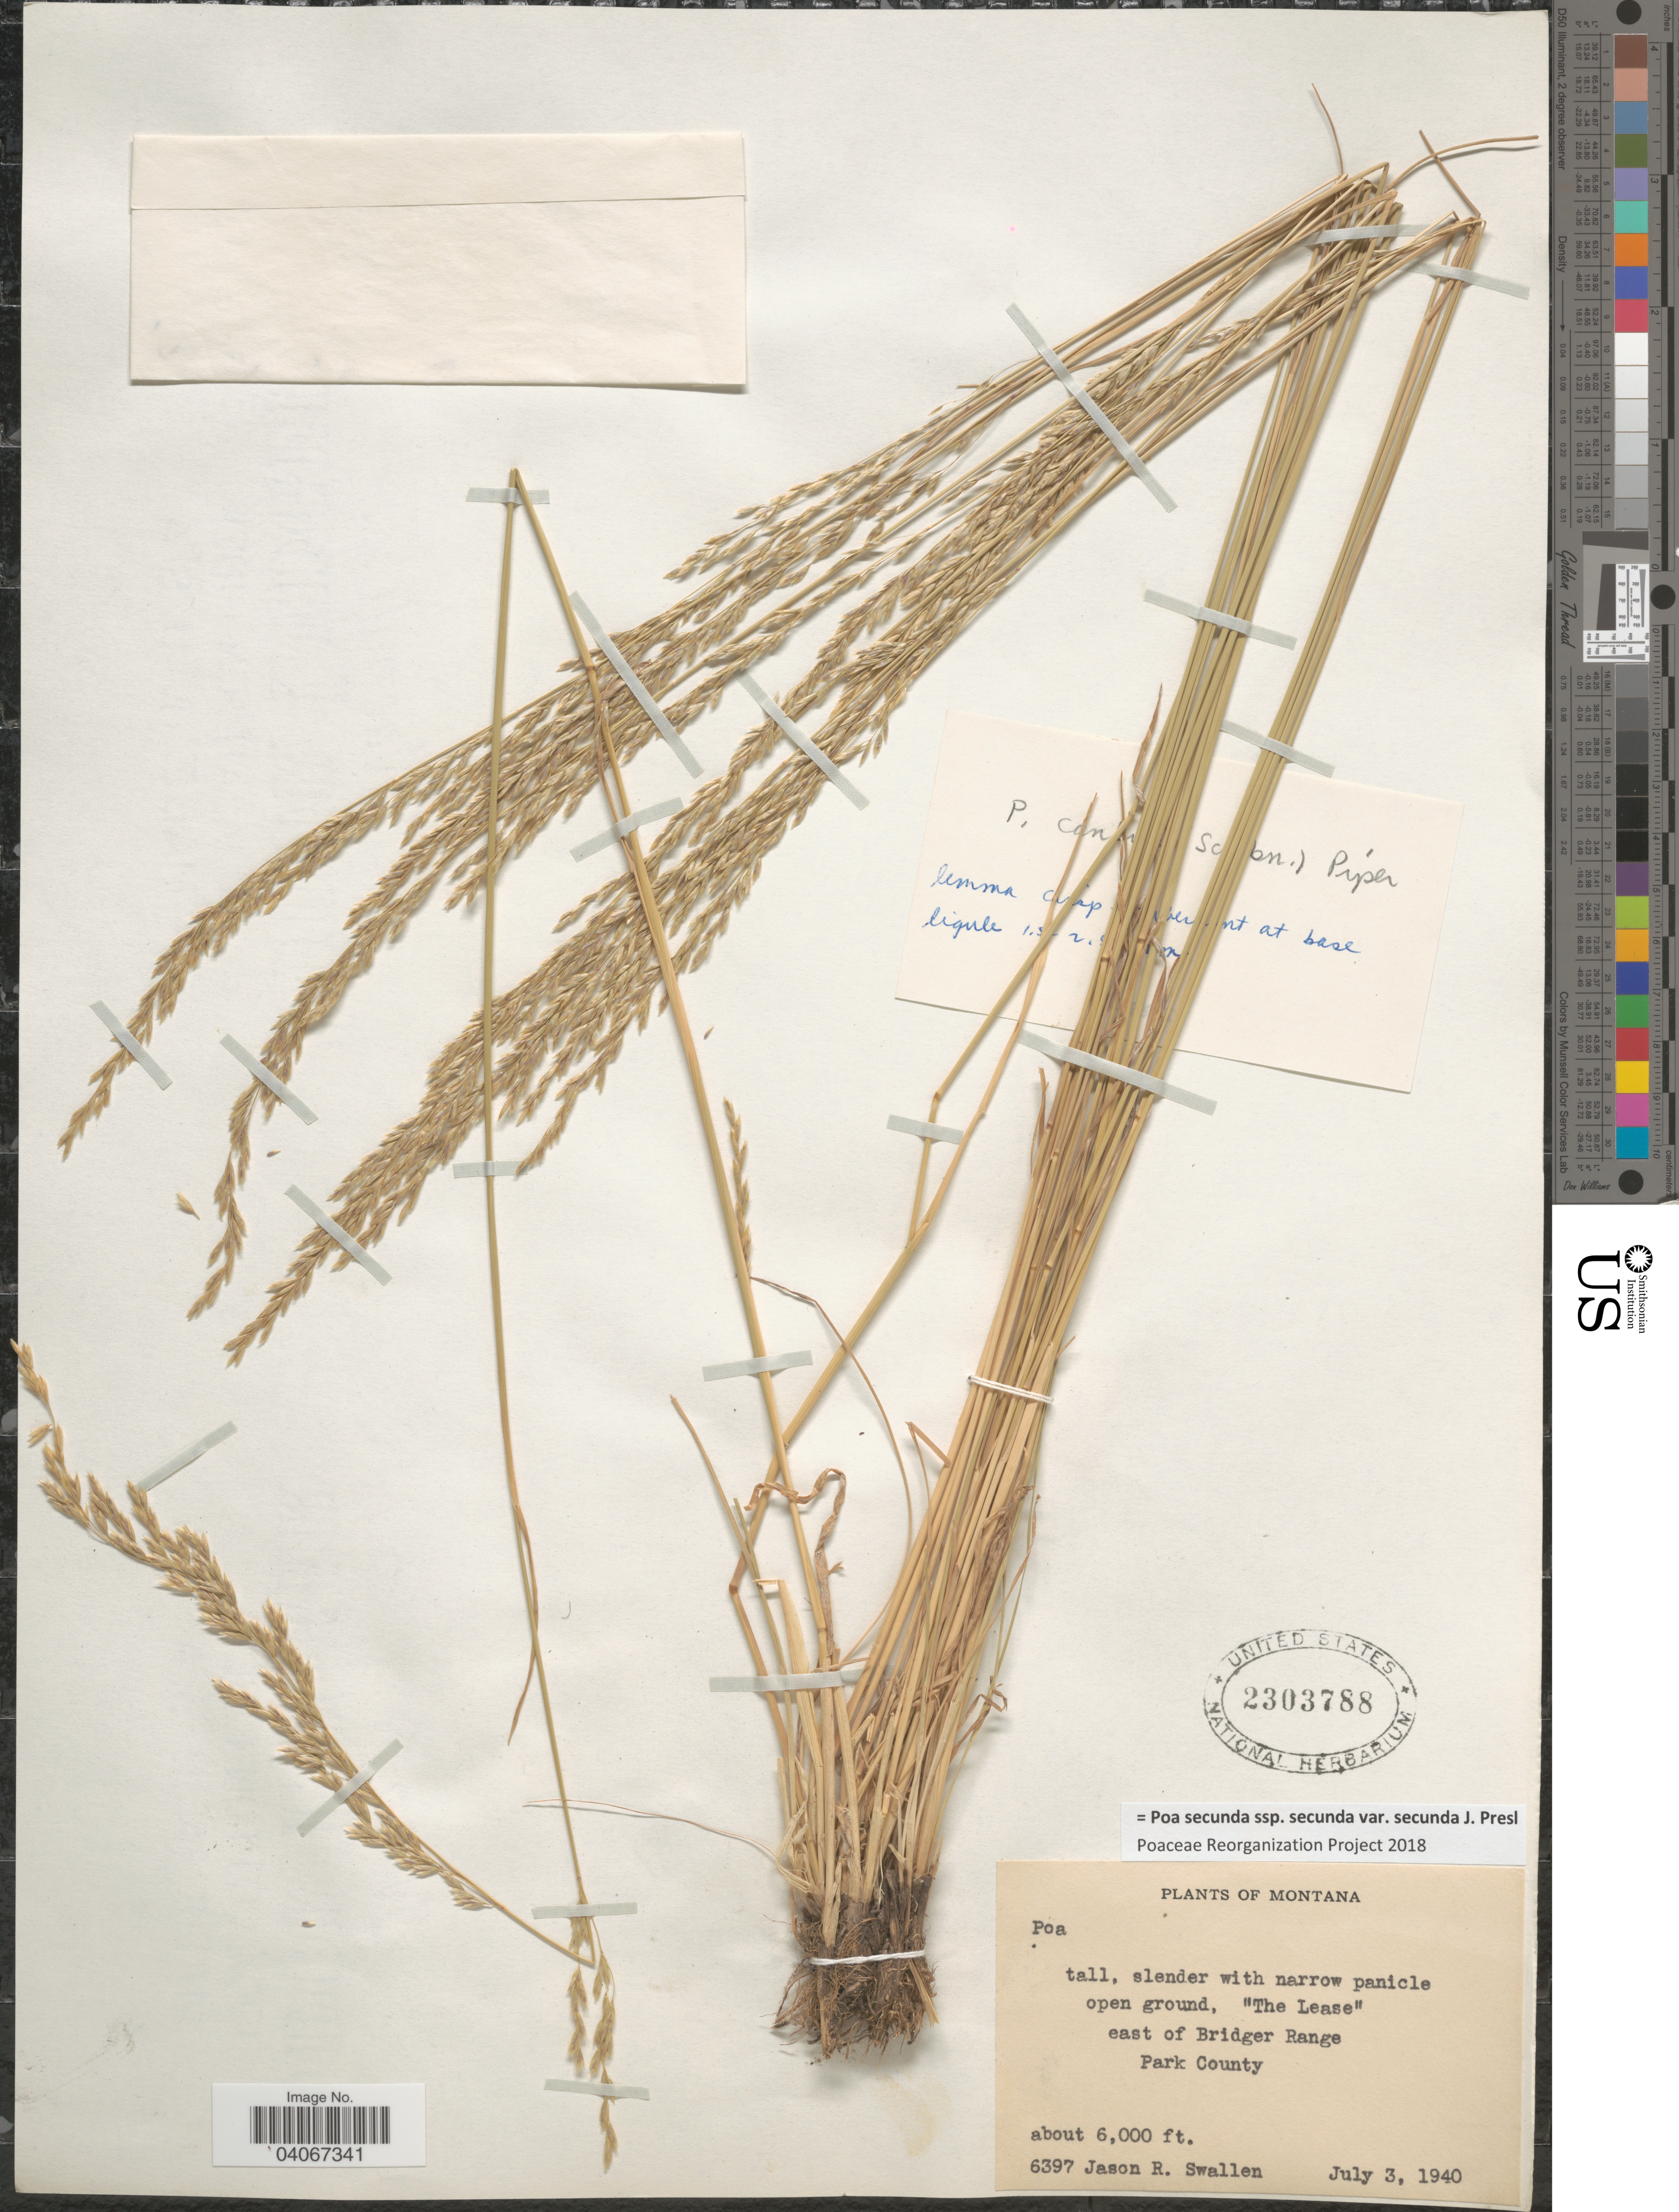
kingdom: Plantae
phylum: Tracheophyta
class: Liliopsida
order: Poales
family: Poaceae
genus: Poa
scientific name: Poa secunda subsp. secunda var. secunda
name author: J. Presl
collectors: J. R. Swallen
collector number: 6397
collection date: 1940-07-03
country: United States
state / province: Montana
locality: Open ground, "The Lease" east of Bridger Range. Park County.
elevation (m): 1829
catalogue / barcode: US 2303788